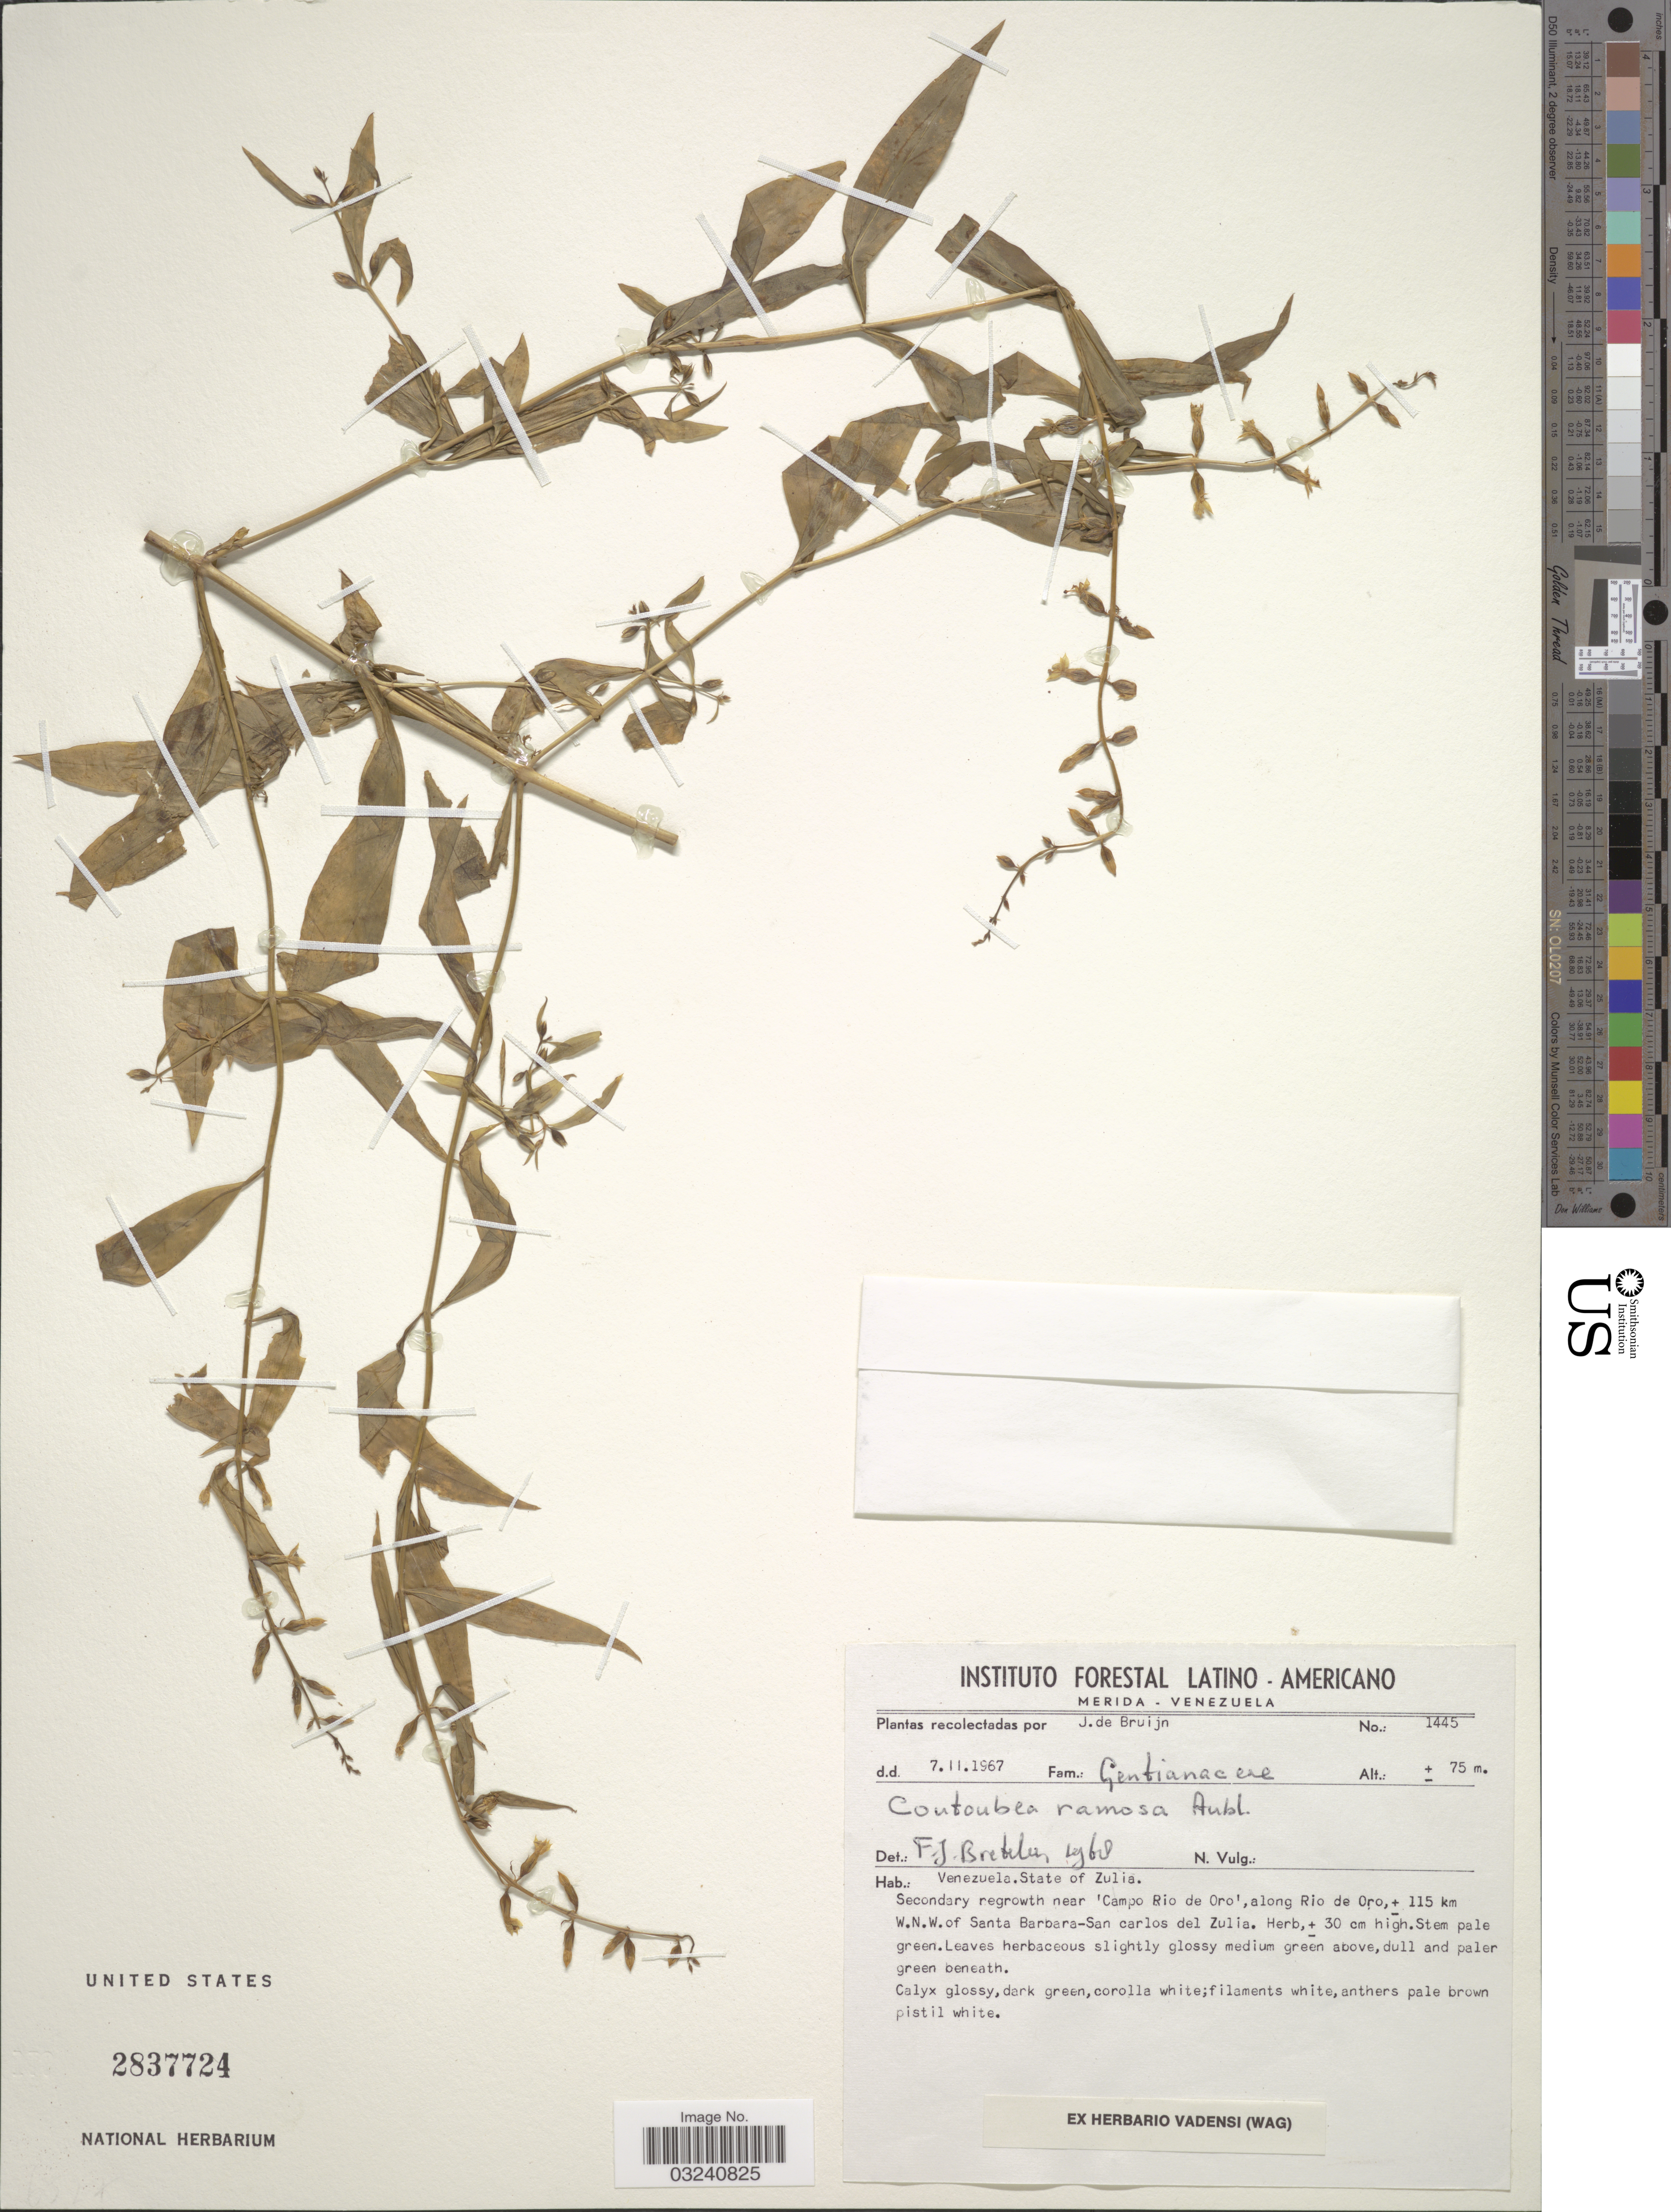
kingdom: Plantae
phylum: Tracheophyta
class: Magnoliopsida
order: Gentianales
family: Gentianaceae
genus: Coutoubea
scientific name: Coutoubea ramosa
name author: Aubl.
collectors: J. Bruijn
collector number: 1445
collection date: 1967-02-07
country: Venezuela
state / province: Zulia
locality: Secondary regrowth near 'Campo Rio de Oro', along Rio de Oro, ± 115 km W.N.W. of Santa Barbara-San carlos del Zulia.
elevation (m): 75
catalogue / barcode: US 2837724